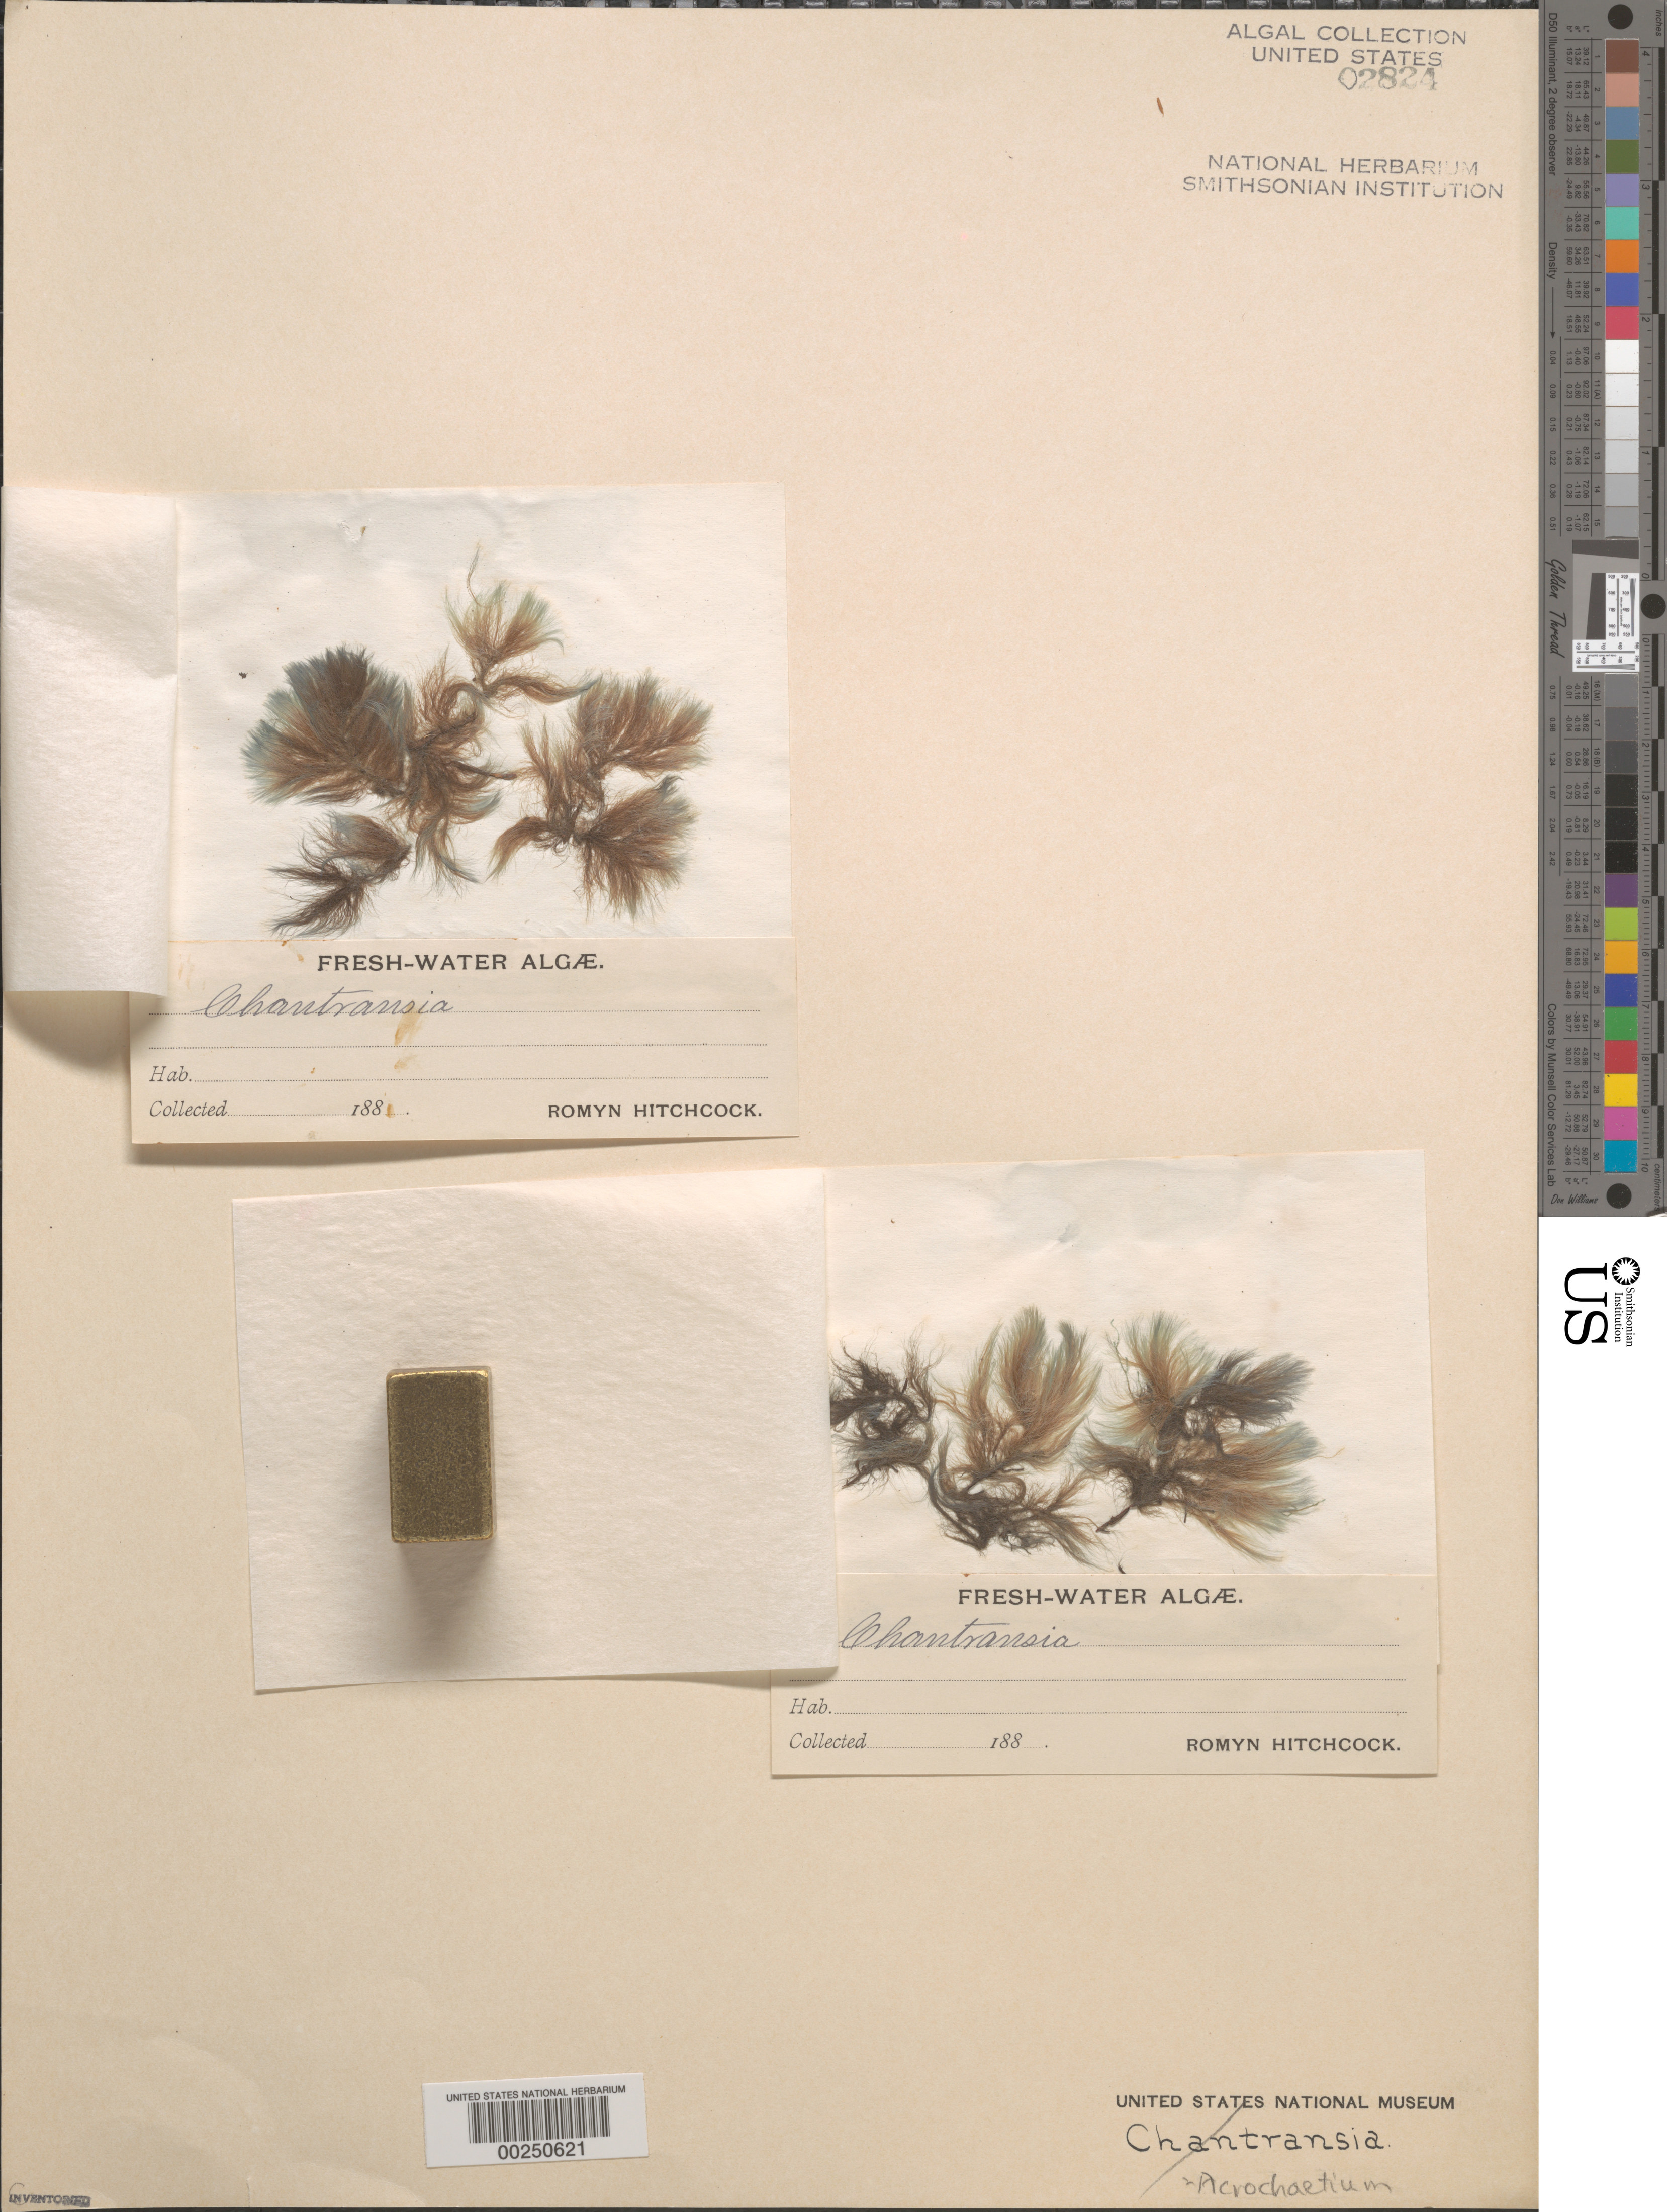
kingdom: Plantae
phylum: Rhodophyta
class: Florideophyceae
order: Acrochaetiales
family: Acrochaetiaceae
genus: Acrochaetium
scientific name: Acrochaetium sp.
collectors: R. Hitchcock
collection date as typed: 188-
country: United States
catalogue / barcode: US 2824